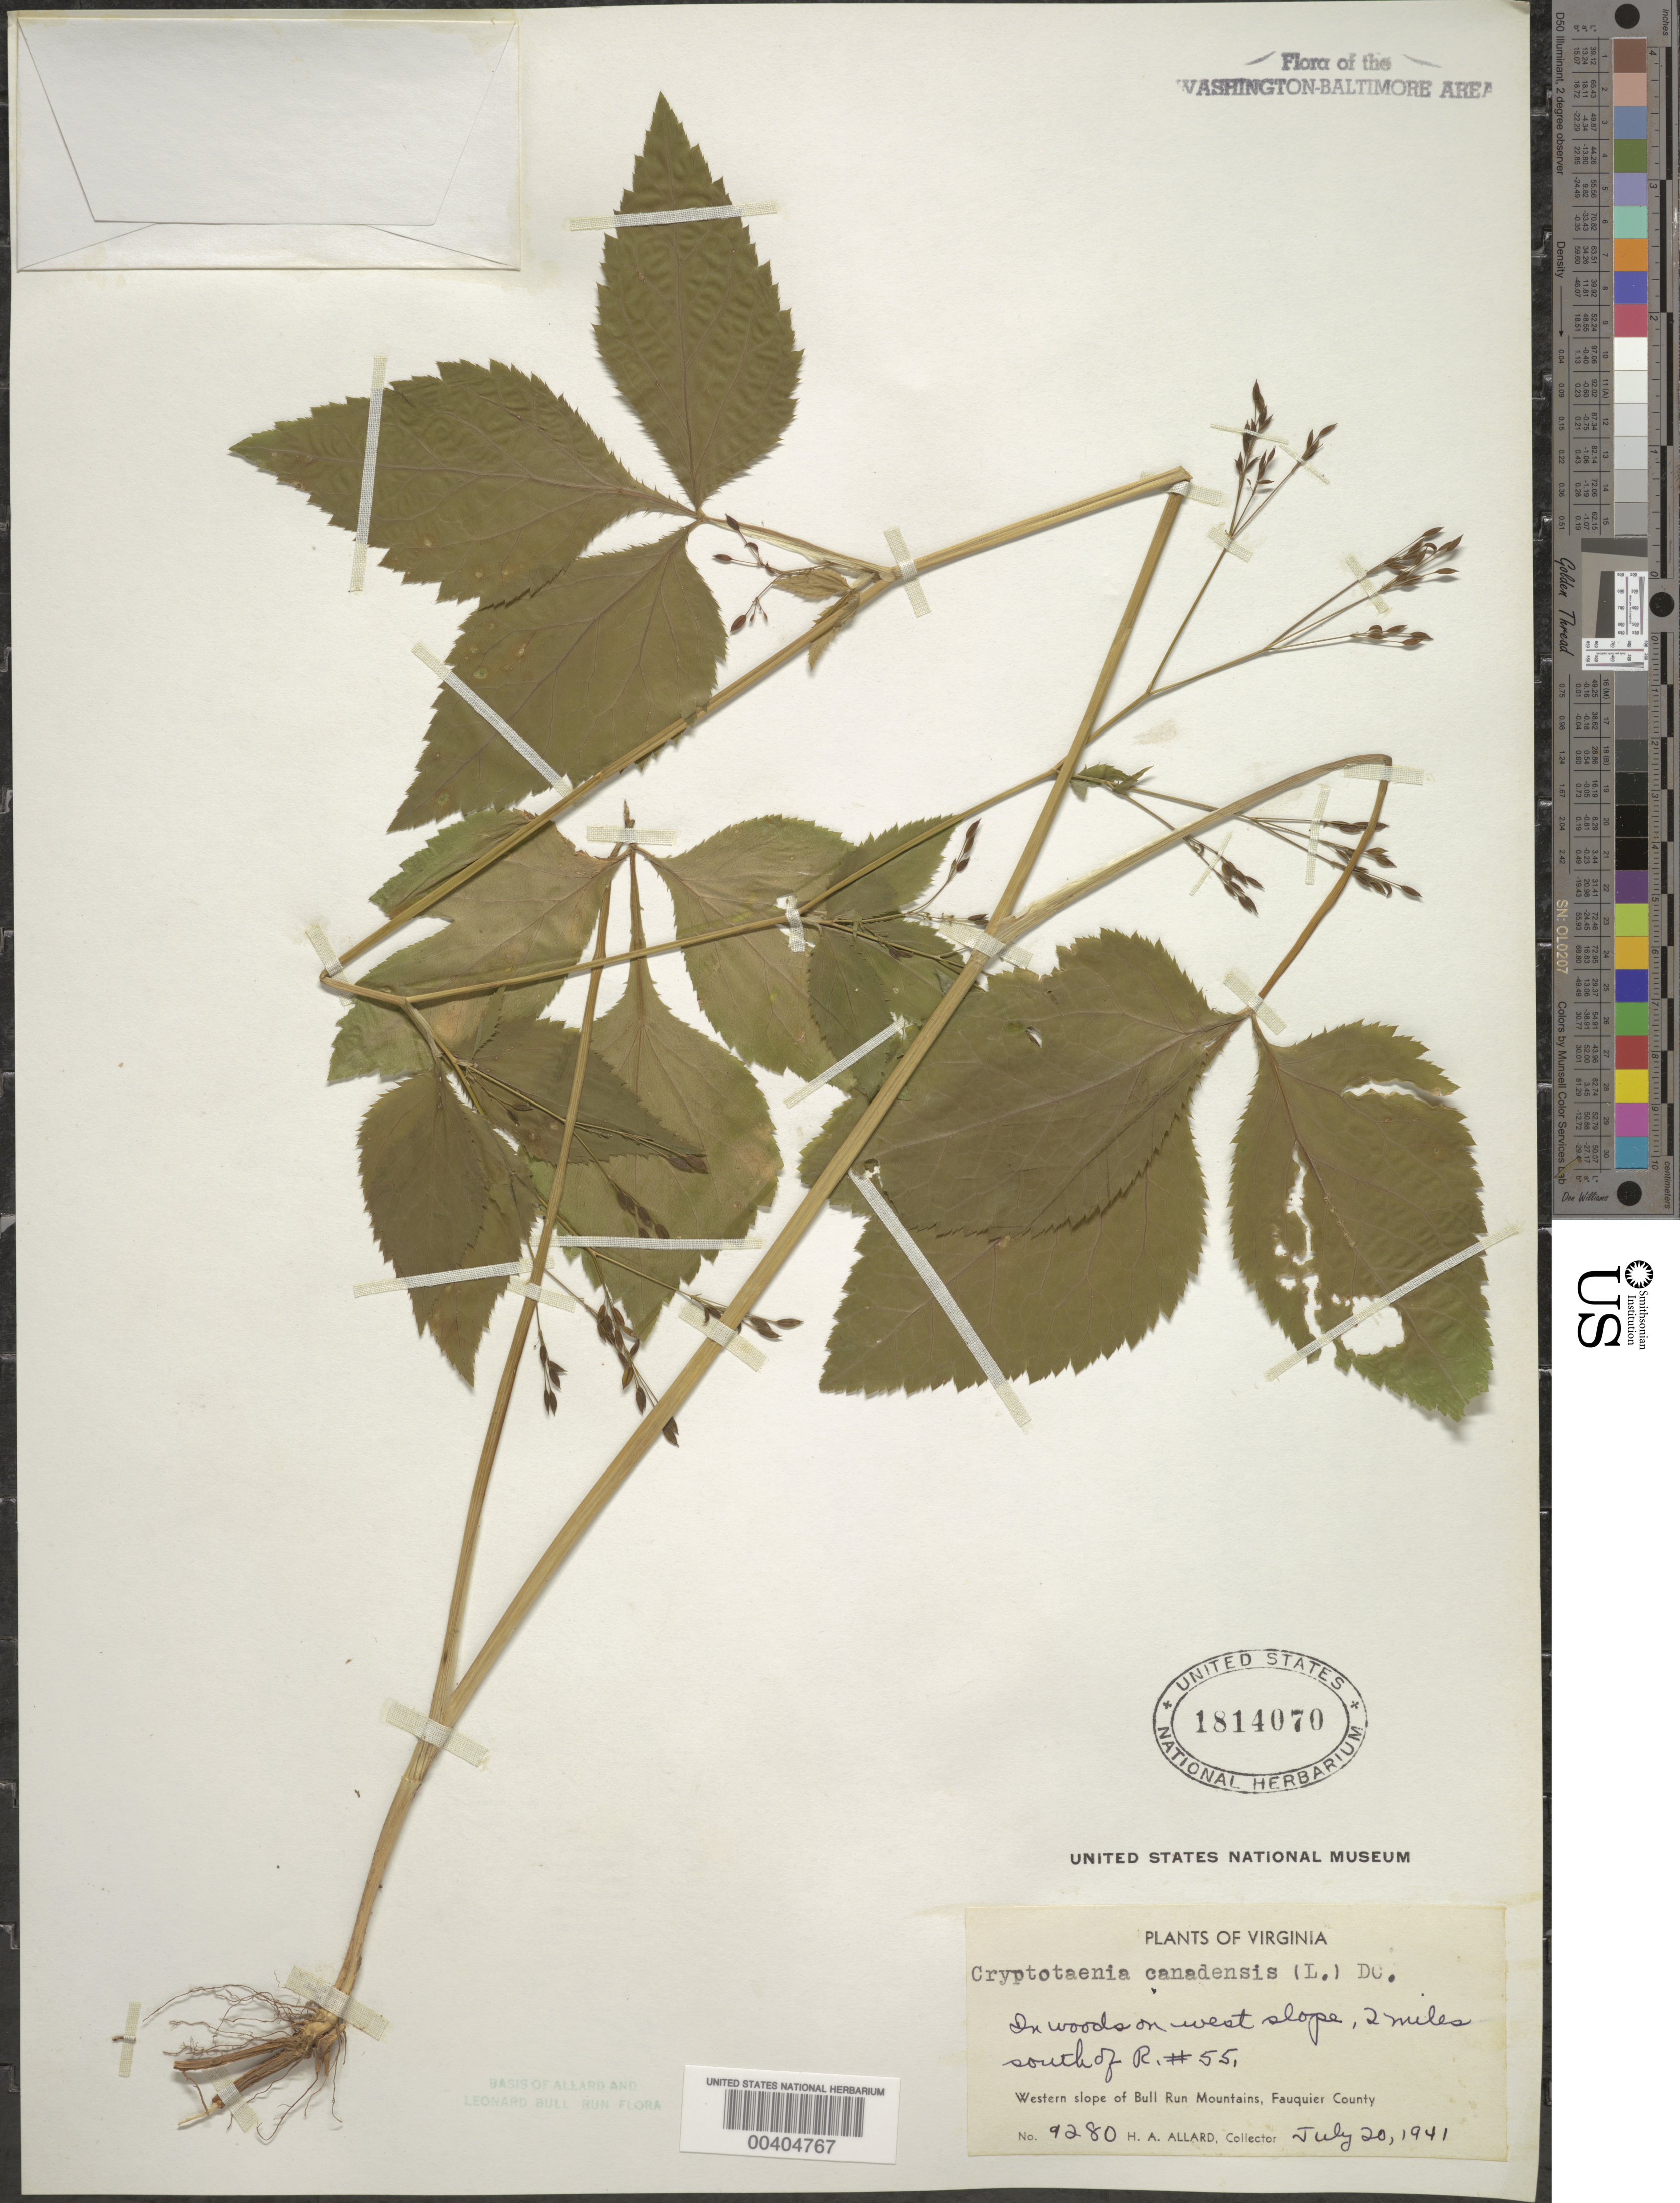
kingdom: Plantae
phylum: Tracheophyta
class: Magnoliopsida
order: Apiales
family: Apiaceae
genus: Cryptotaenia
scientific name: Cryptotaenia canadensis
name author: (L.) DC.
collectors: H. A. Allard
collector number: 9280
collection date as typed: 20 Jul 1941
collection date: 1941-07-20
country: United States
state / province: Virginia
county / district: Fauquier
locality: South of Route 55, western slope of Bull Run Mountains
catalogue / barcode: US 1814070